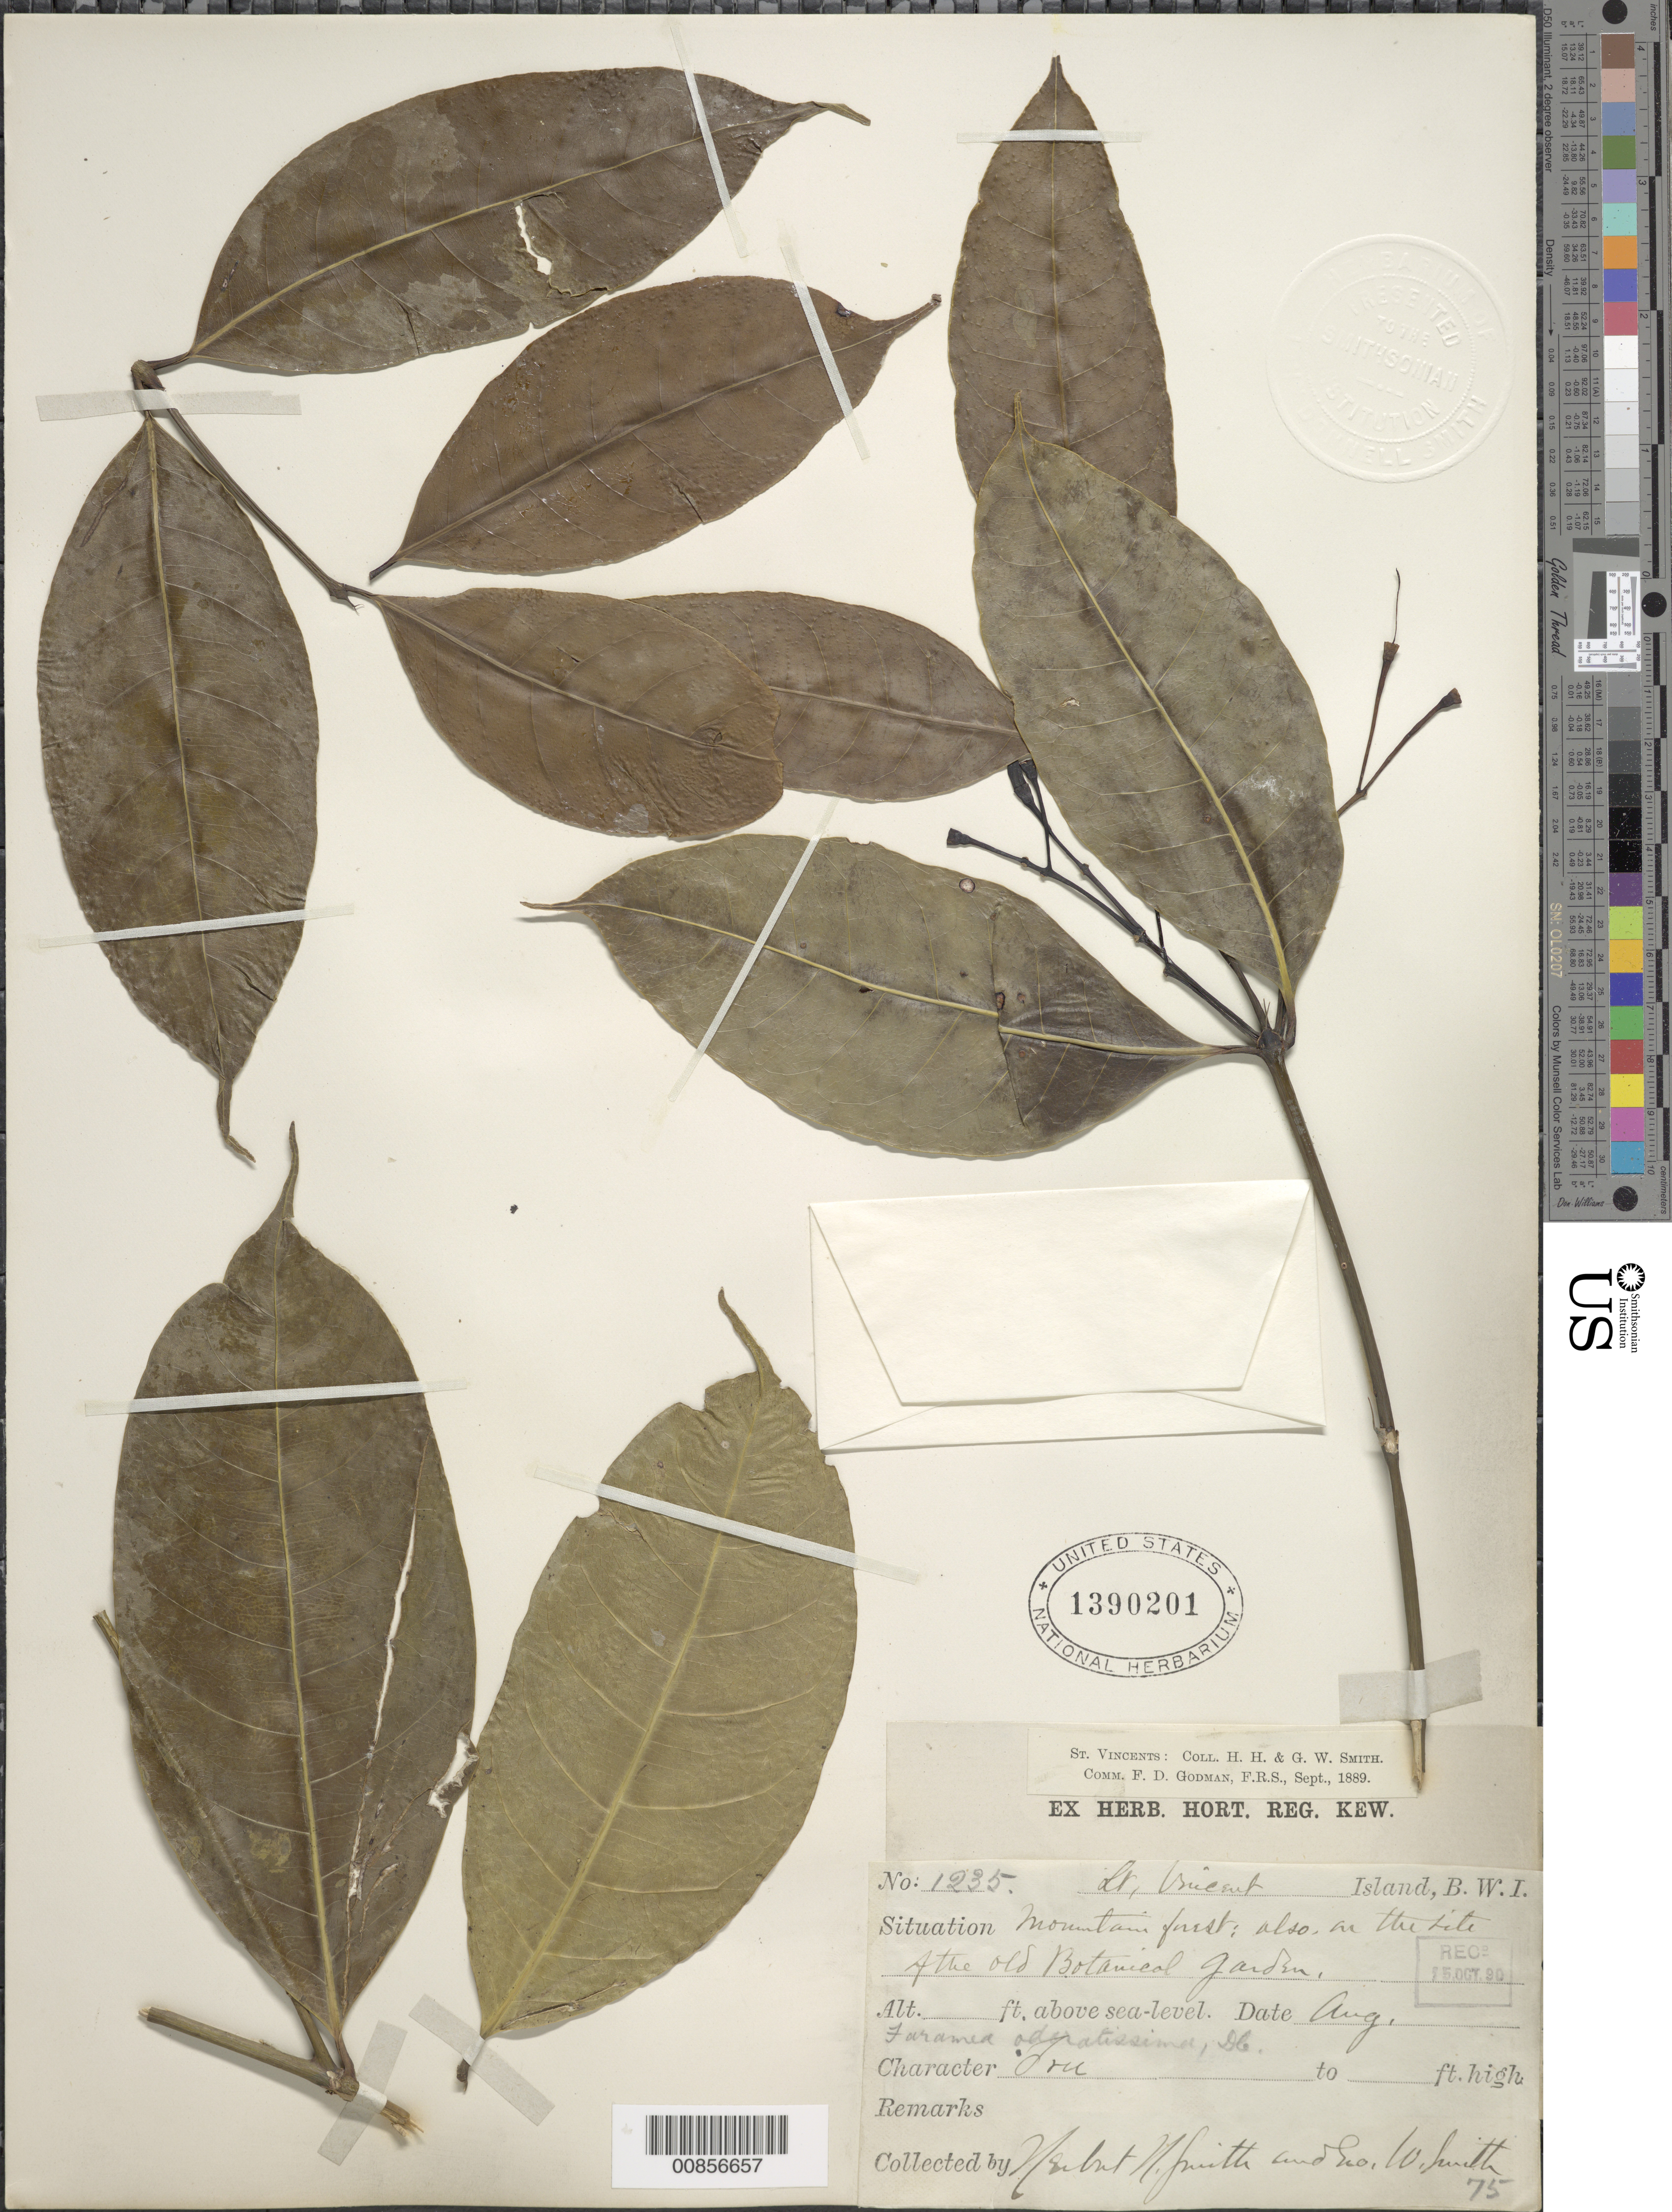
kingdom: Plantae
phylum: Tracheophyta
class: Magnoliopsida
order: Gentianales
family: Rubiaceae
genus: Faramea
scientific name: Faramea occidentalis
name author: (L.) A. Rich.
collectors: Huron H. Smith, G. Smith & F. Godman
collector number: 1235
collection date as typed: Aug 1889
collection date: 1889-08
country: St. Vincent - Grenadines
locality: Mountain forest and Botanical Garden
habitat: Mountain forest and botanical garden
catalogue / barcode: US 1390201